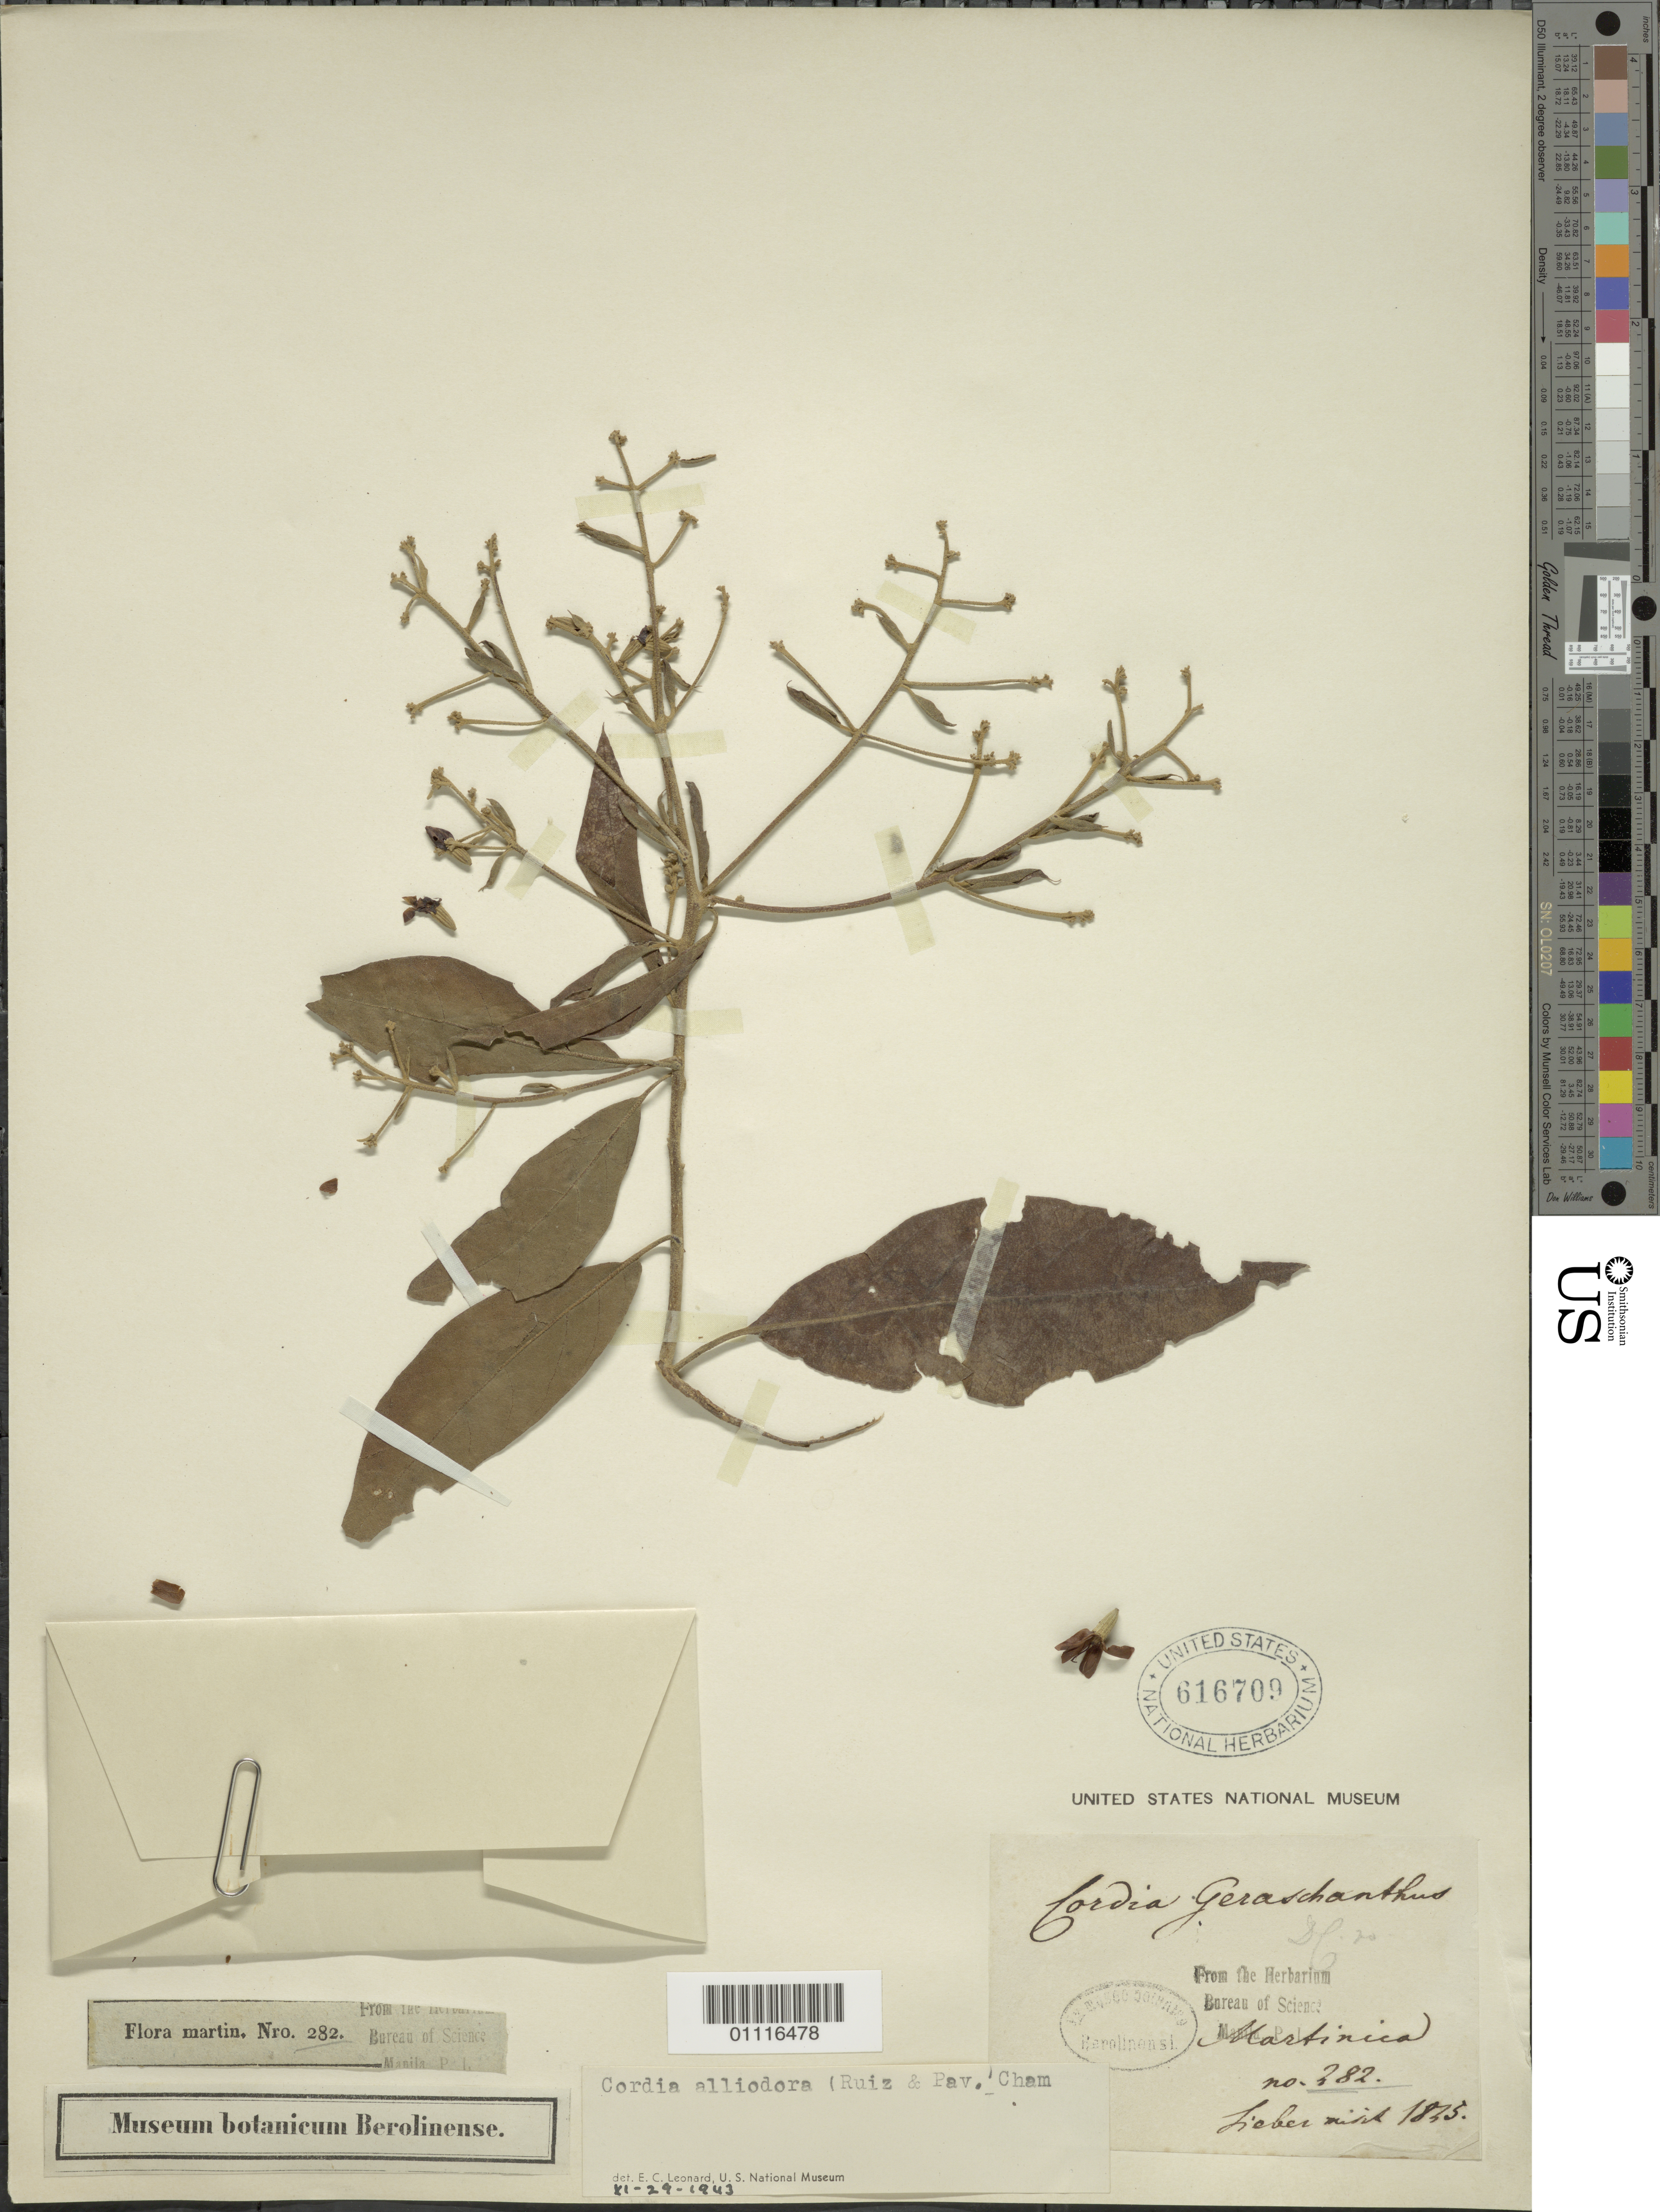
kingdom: Plantae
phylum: Tracheophyta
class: Magnoliopsida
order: Boraginales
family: Cordiaceae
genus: Cordia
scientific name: Cordia alliodora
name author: (Ruiz & Pav.) Oken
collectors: -- Sieber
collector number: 382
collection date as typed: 1835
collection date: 1835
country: Martinique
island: Martinique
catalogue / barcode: US 616709